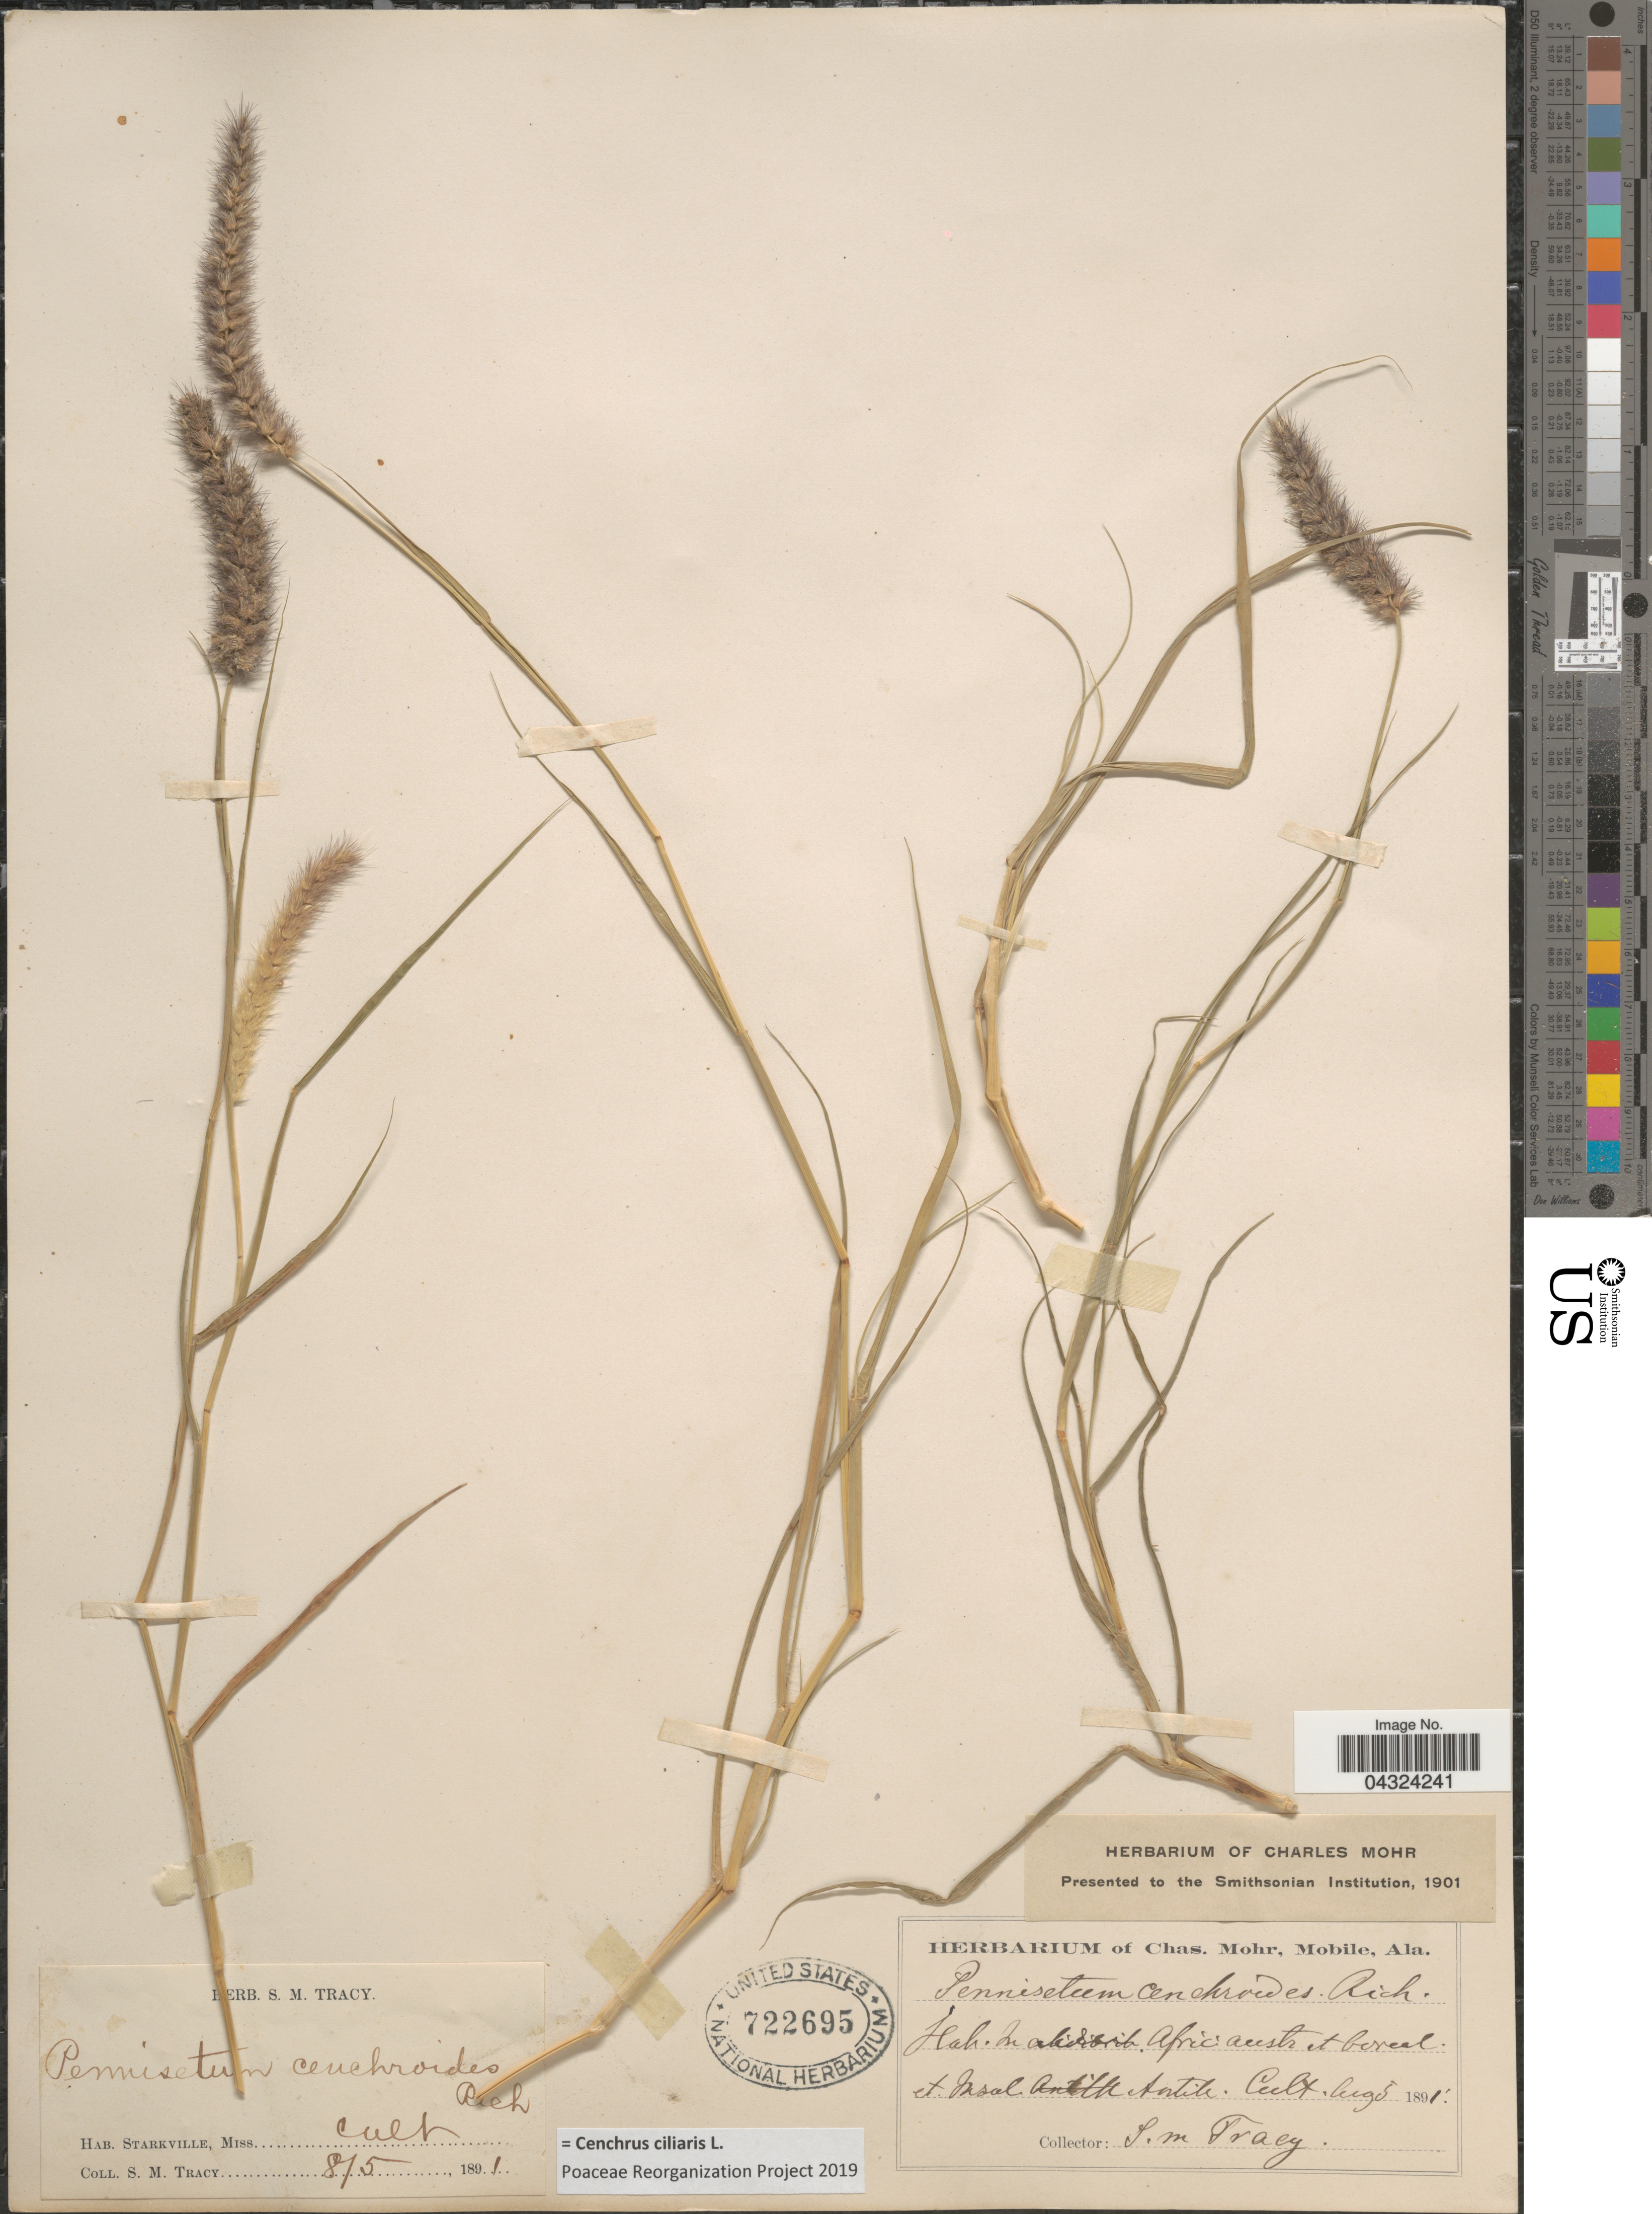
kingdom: Plantae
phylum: Tracheophyta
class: Liliopsida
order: Poales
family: Poaceae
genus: Cenchrus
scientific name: Cenchrus ciliaris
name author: L.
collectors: S. M. Tracy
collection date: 1891-08-05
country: United States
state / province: Mississippi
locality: Starkville, Cult.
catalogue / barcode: US 722695